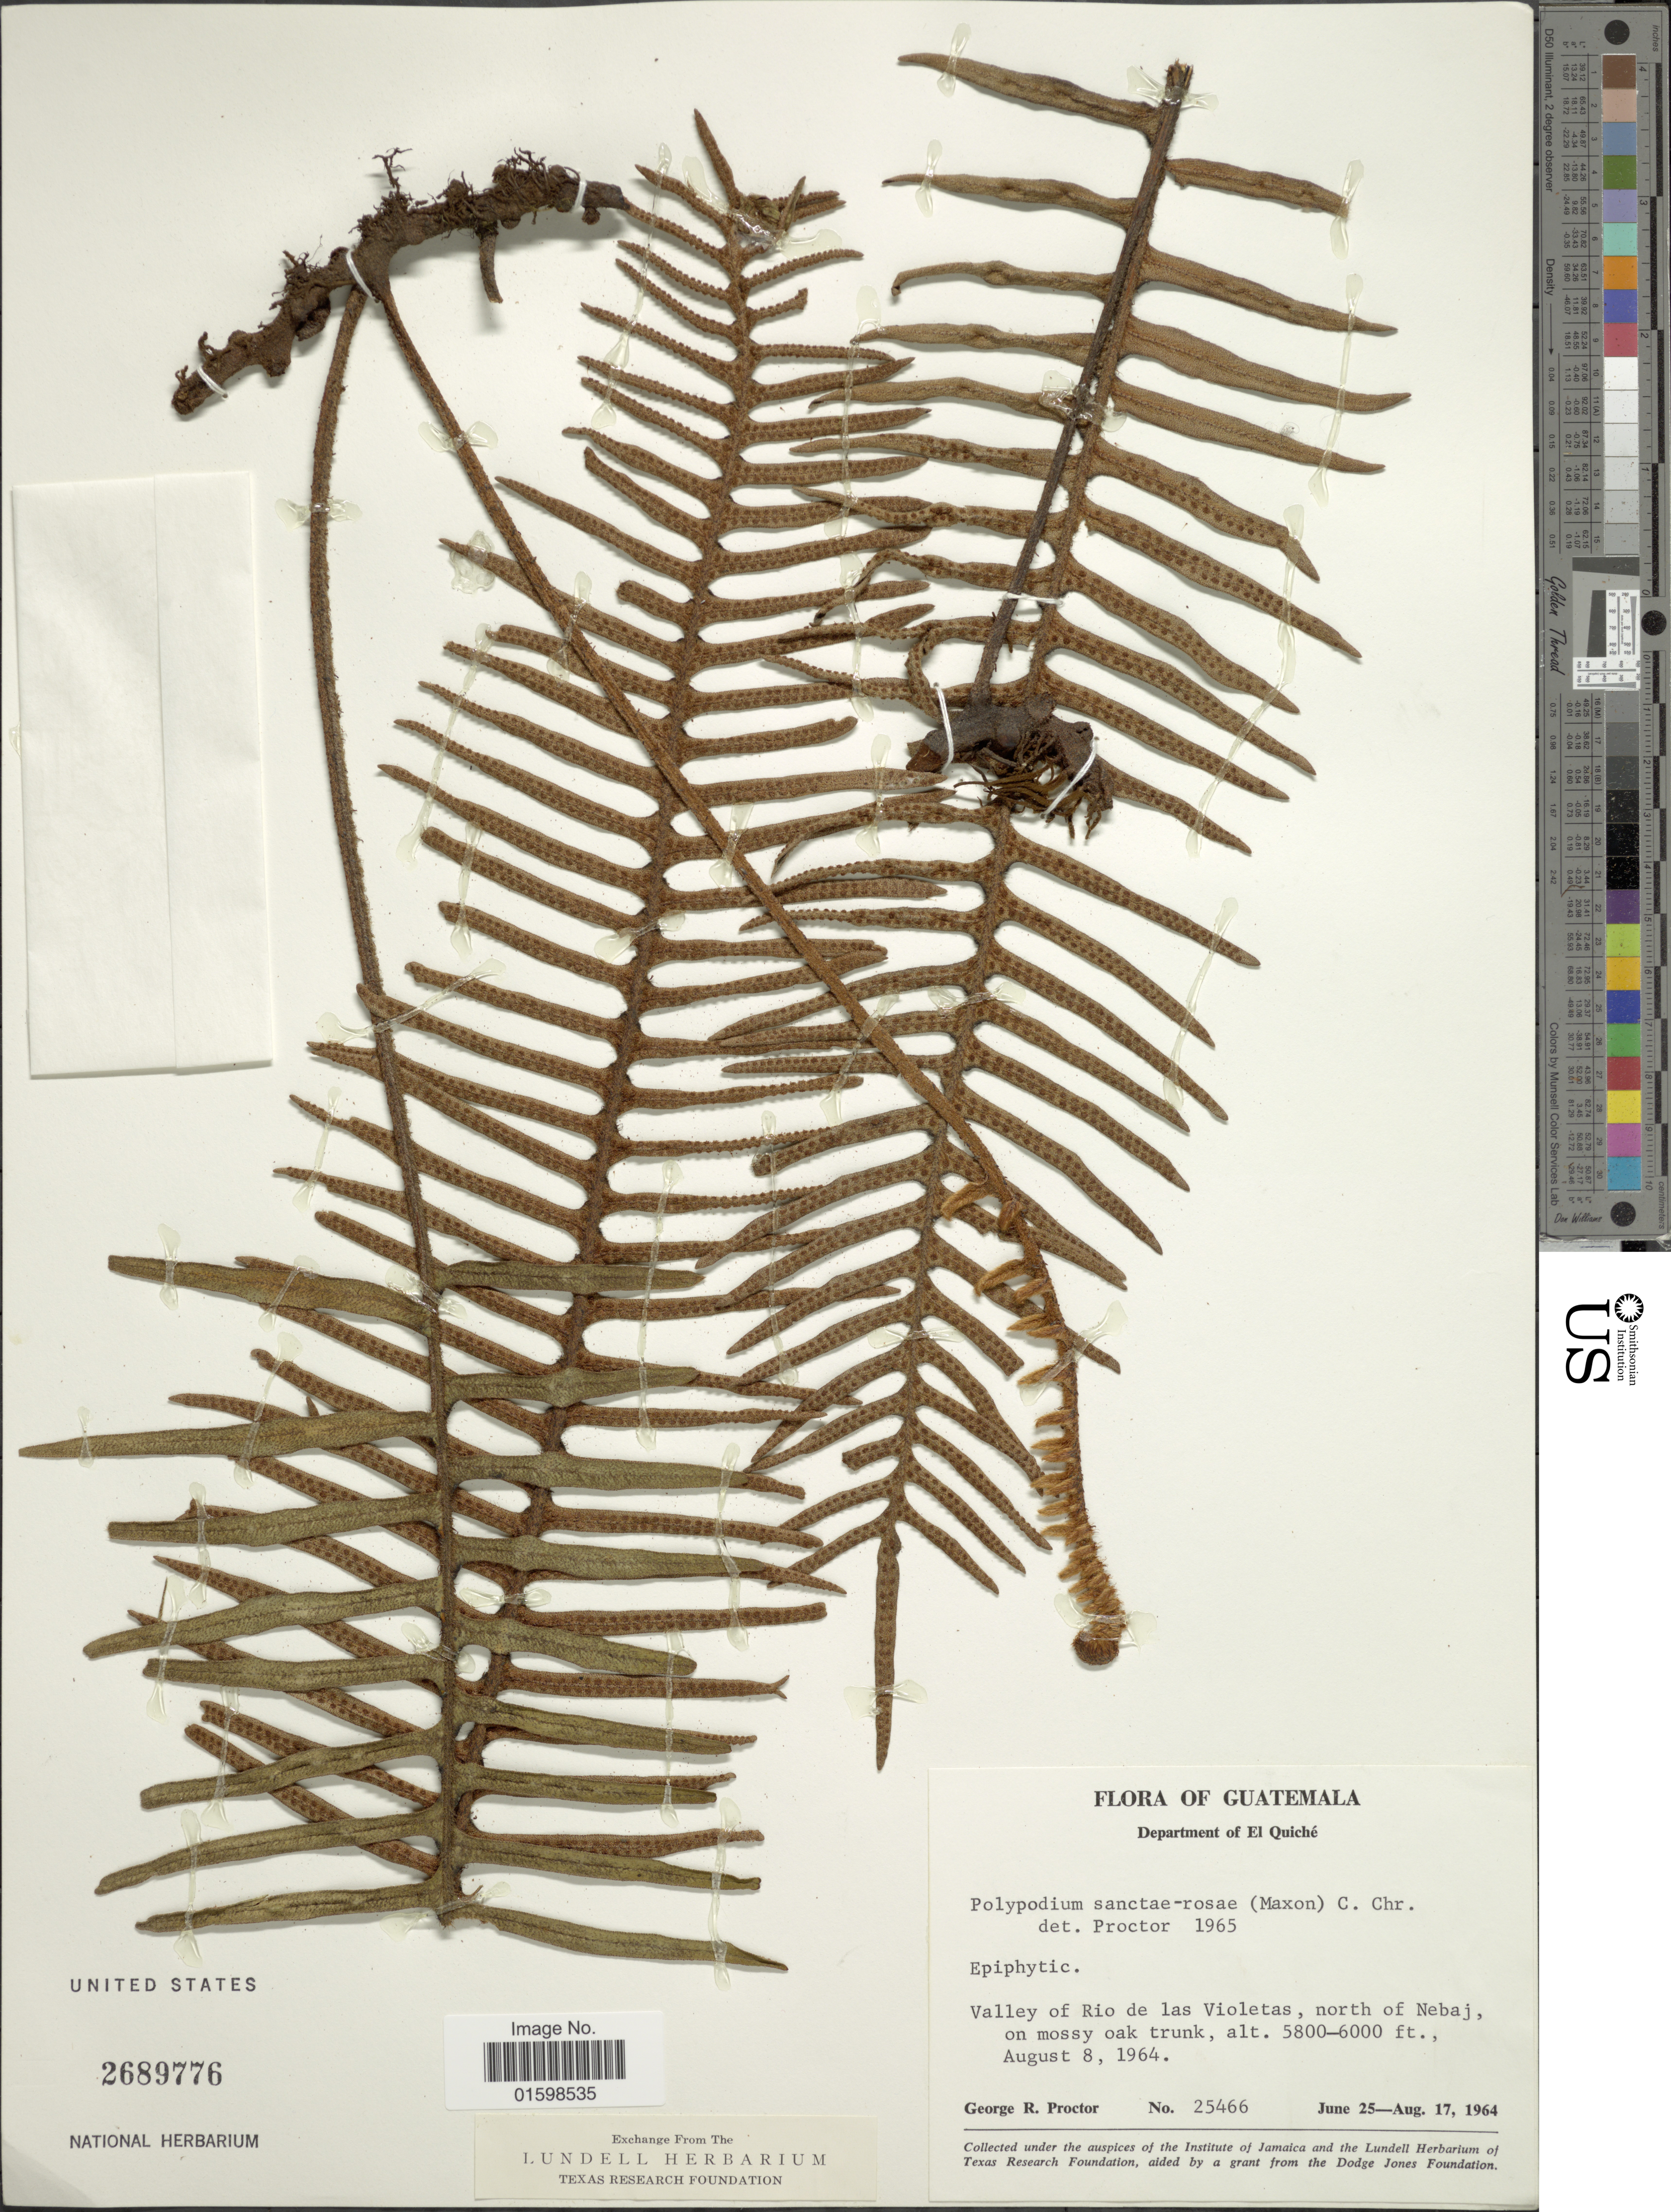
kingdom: Plantae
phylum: Tracheophyta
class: Polypodiopsida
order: Polypodiales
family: Polypodiaceae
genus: Pleopeltis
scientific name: Pleopeltis sanctae-rosae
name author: (Maxon) A.R. Sm. & Tejero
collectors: G. R. Proctor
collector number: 25466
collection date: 1964-06-25/1964-08-17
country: Guatemala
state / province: El Quiché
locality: Valley of Rio de Las Violetas, north of Nebaj, on mossy oak trunk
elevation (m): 1768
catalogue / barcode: US 2689776